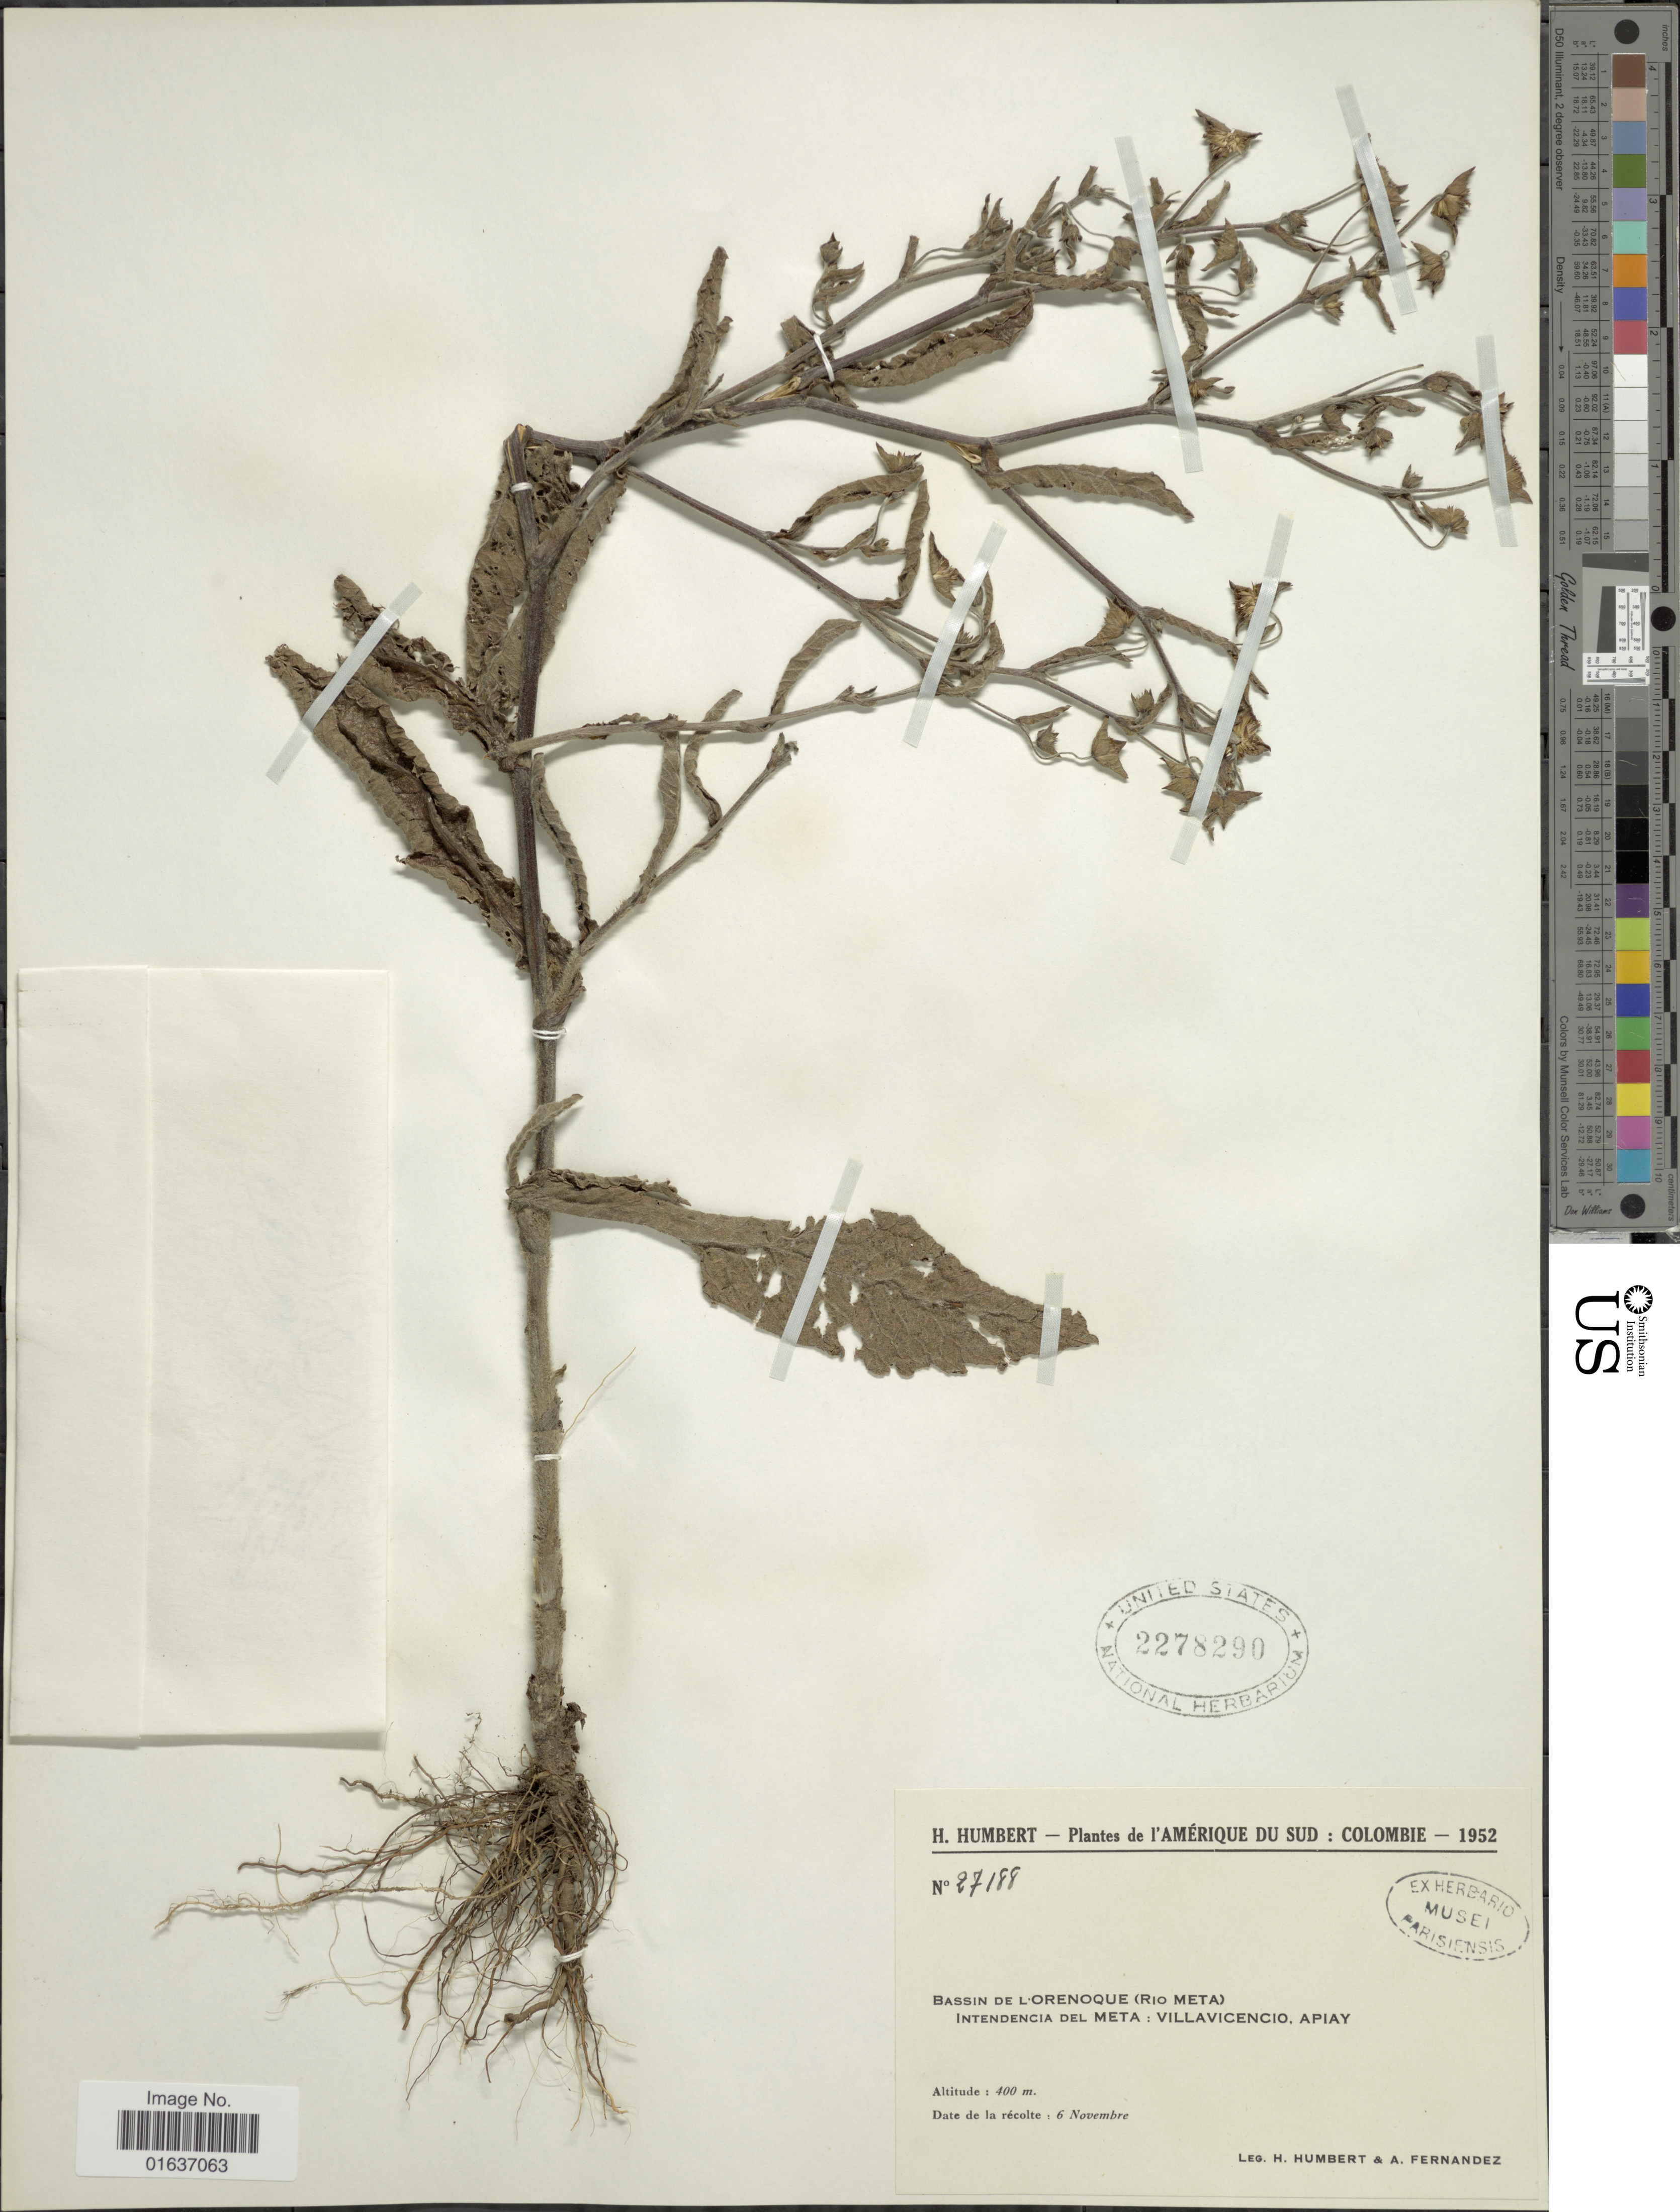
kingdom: Plantae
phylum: Tracheophyta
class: Magnoliopsida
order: Asterales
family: Asteraceae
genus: Elephantopus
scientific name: Elephantopus mollis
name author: Kunth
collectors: H. Humbert & A. Fernandez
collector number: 27188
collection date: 1952-11-06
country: Colombia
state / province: Meta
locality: Bassin de L'orenoque (Rio Meta), Intendencia Del Meta: Villavicencio, Apiay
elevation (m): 400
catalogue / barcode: US 2278290